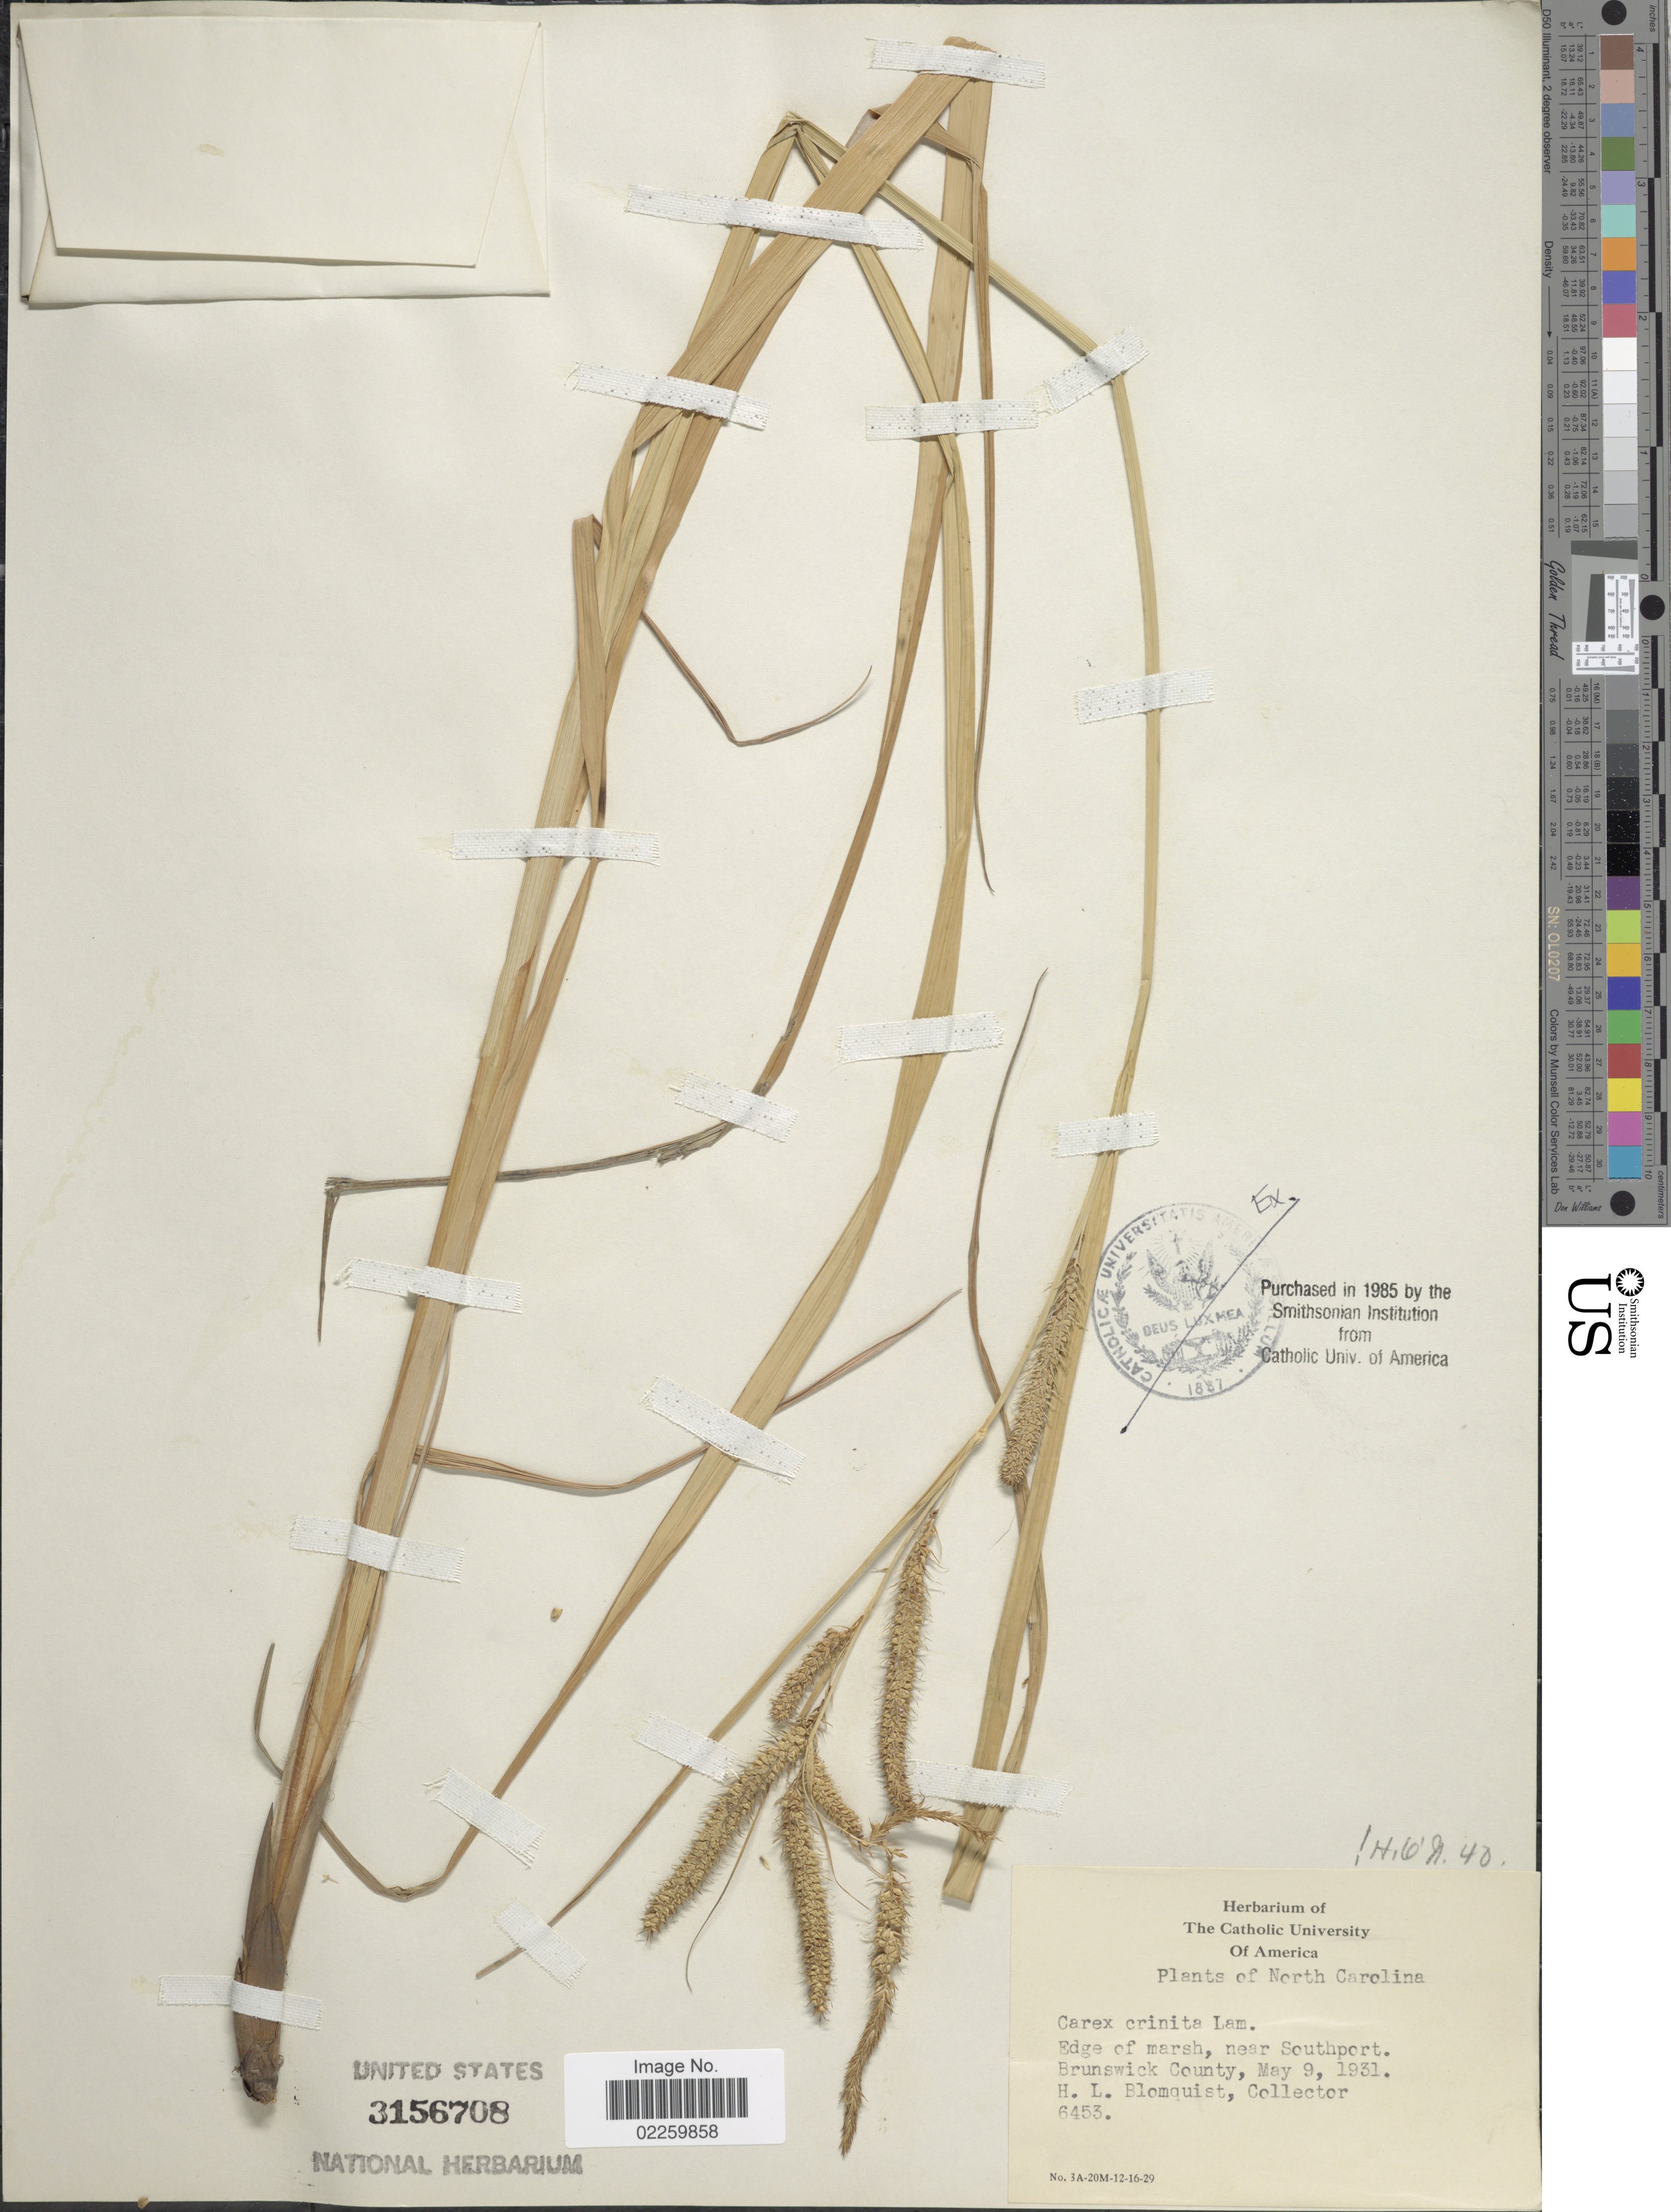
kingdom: Plantae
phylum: Tracheophyta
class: Liliopsida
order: Poales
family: Cyperaceae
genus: Carex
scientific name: Carex crinita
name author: Lam.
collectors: H. Blomquist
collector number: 6453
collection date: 1931-05-09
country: United States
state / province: North Carolina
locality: Edge of marsh, near Southport, Brunswick County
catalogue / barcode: US 3156708